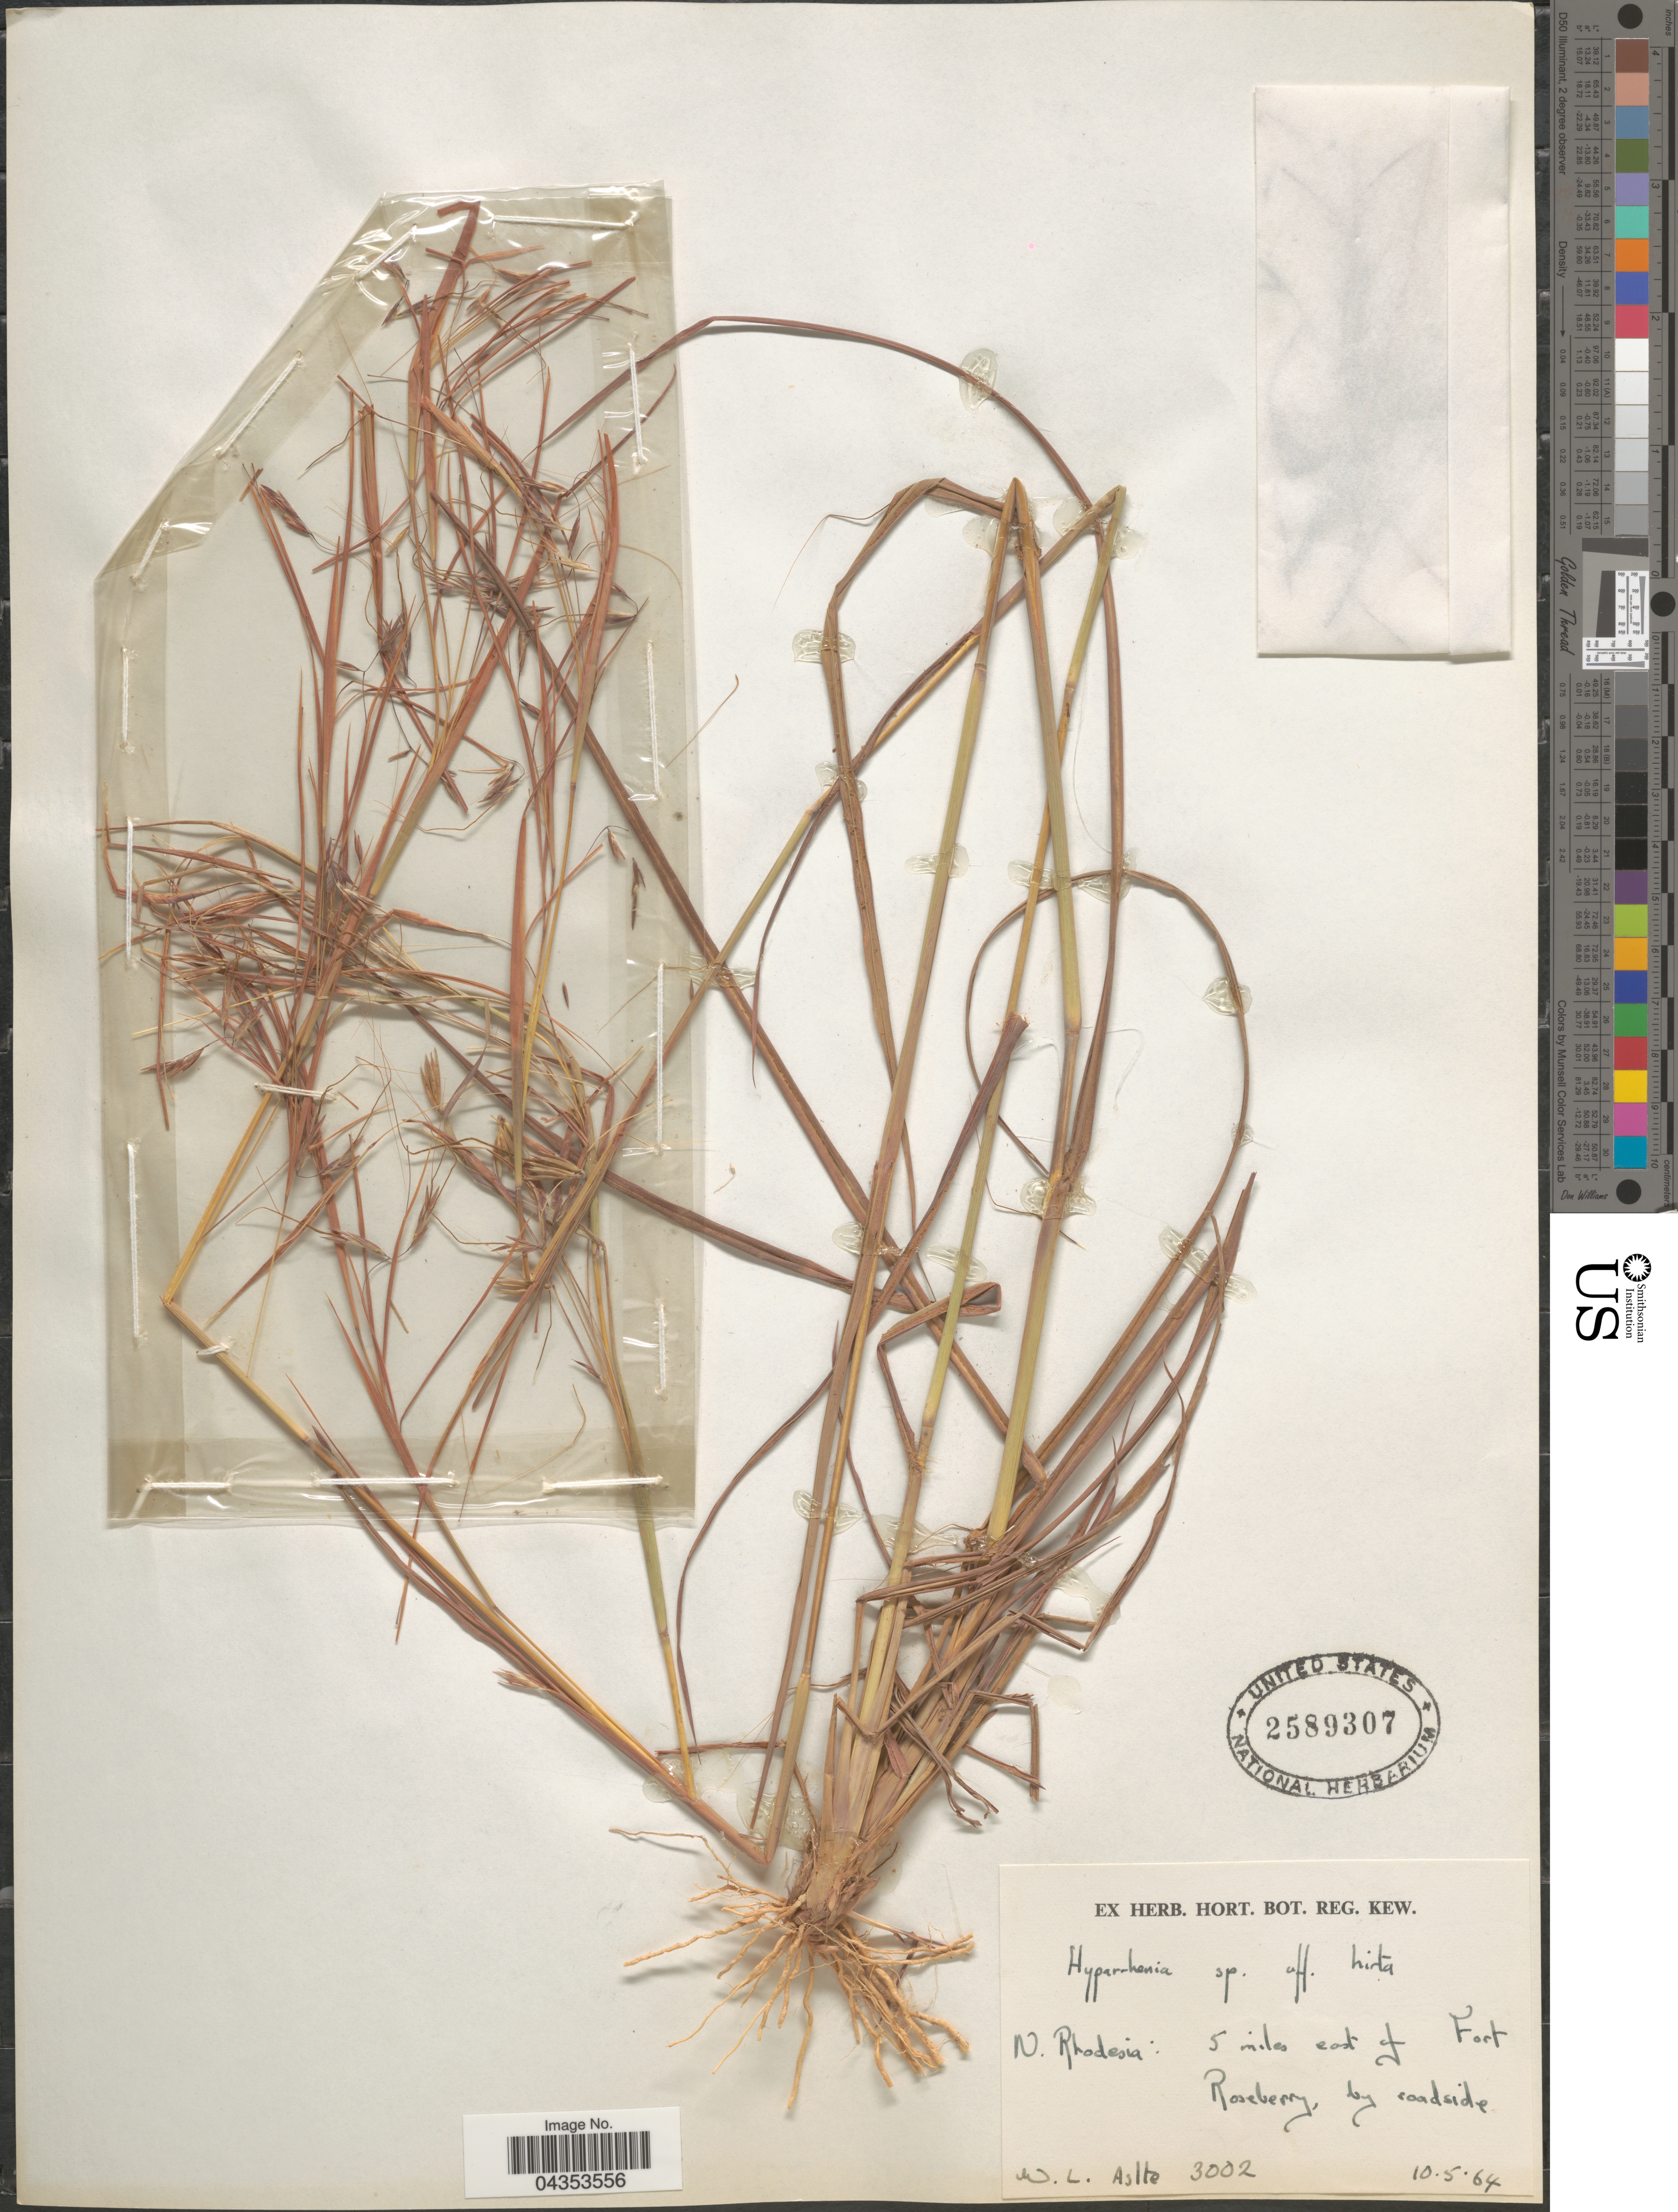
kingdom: Plantae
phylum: Tracheophyta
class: Liliopsida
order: Poales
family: Poaceae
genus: Hyparrhenia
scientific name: Hyparrhenia hirta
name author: (L.) Stapf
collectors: W. Astle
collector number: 3002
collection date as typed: Transcribed d/m/y: 10/5/64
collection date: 1964-05-10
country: Zambia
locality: N. Rhodesia: 5 miles east of Fort Roseberry, by roadside.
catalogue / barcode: US 2589307